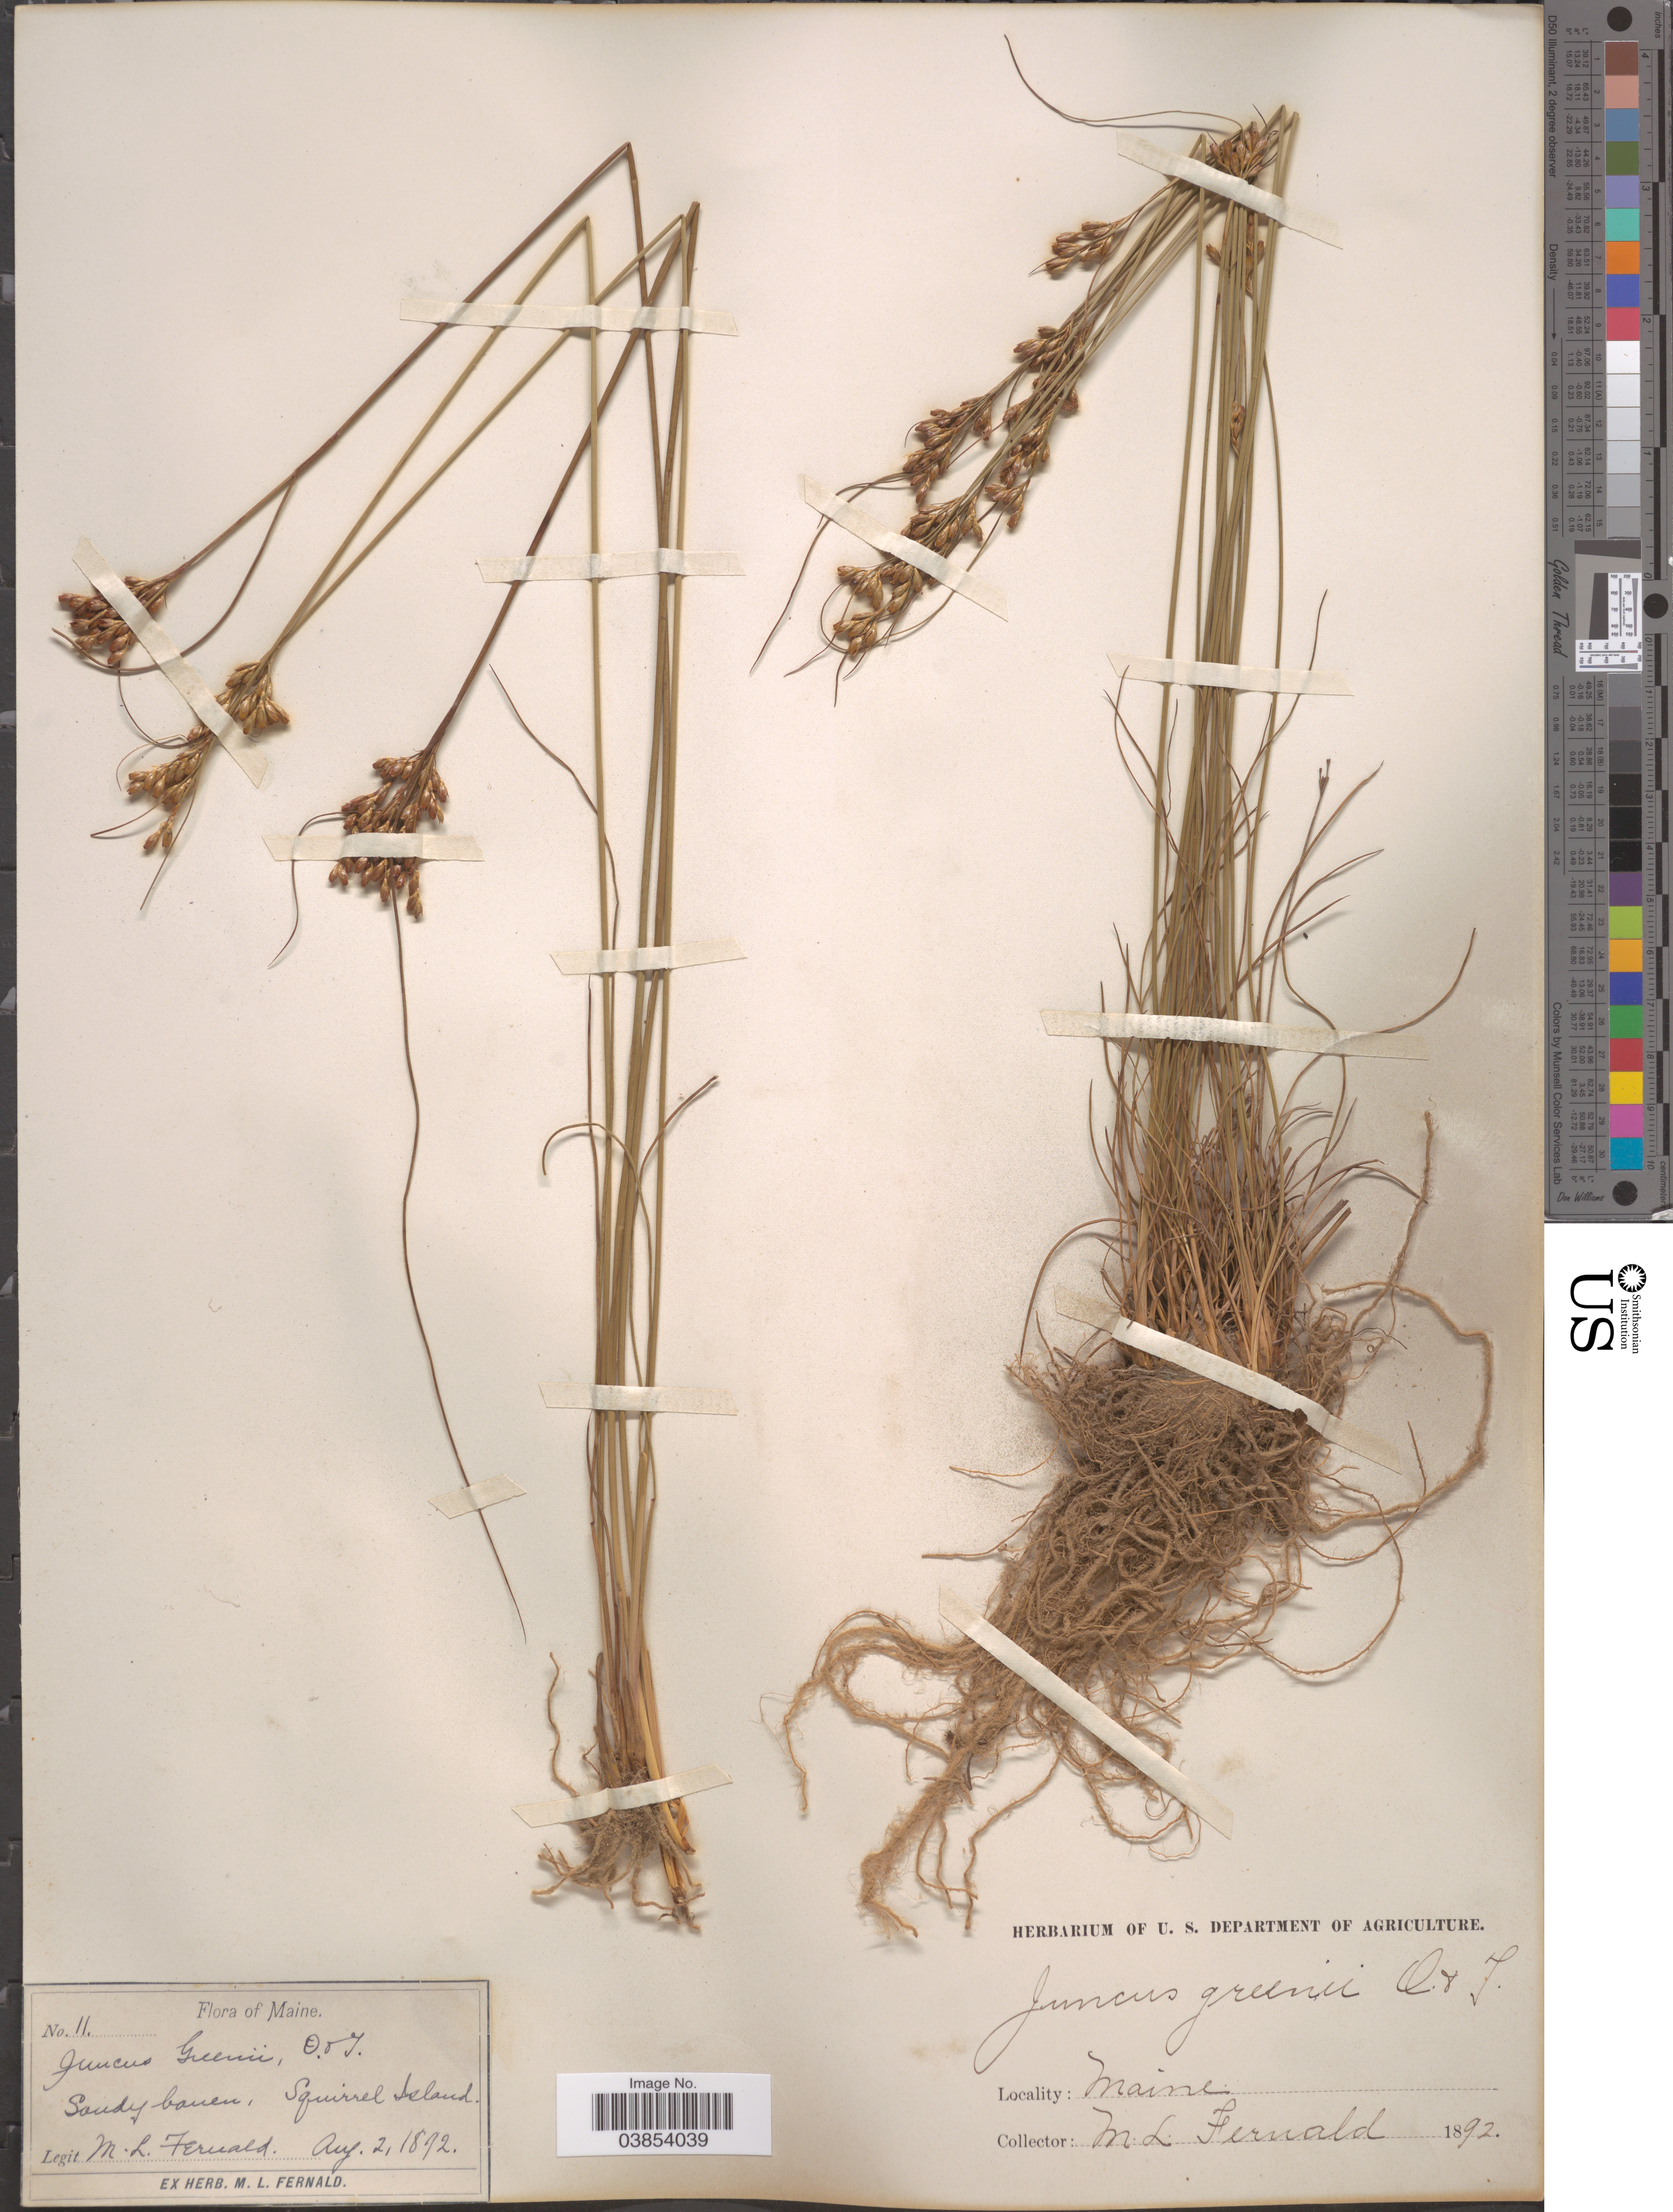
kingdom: Plantae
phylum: Tracheophyta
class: Liliopsida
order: Poales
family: Juncaceae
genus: Juncus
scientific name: Juncus greenei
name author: Oakes & Tuck.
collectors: M. L. Fernald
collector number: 11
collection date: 1892-08-02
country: United States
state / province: Maine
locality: Squirrel Island.